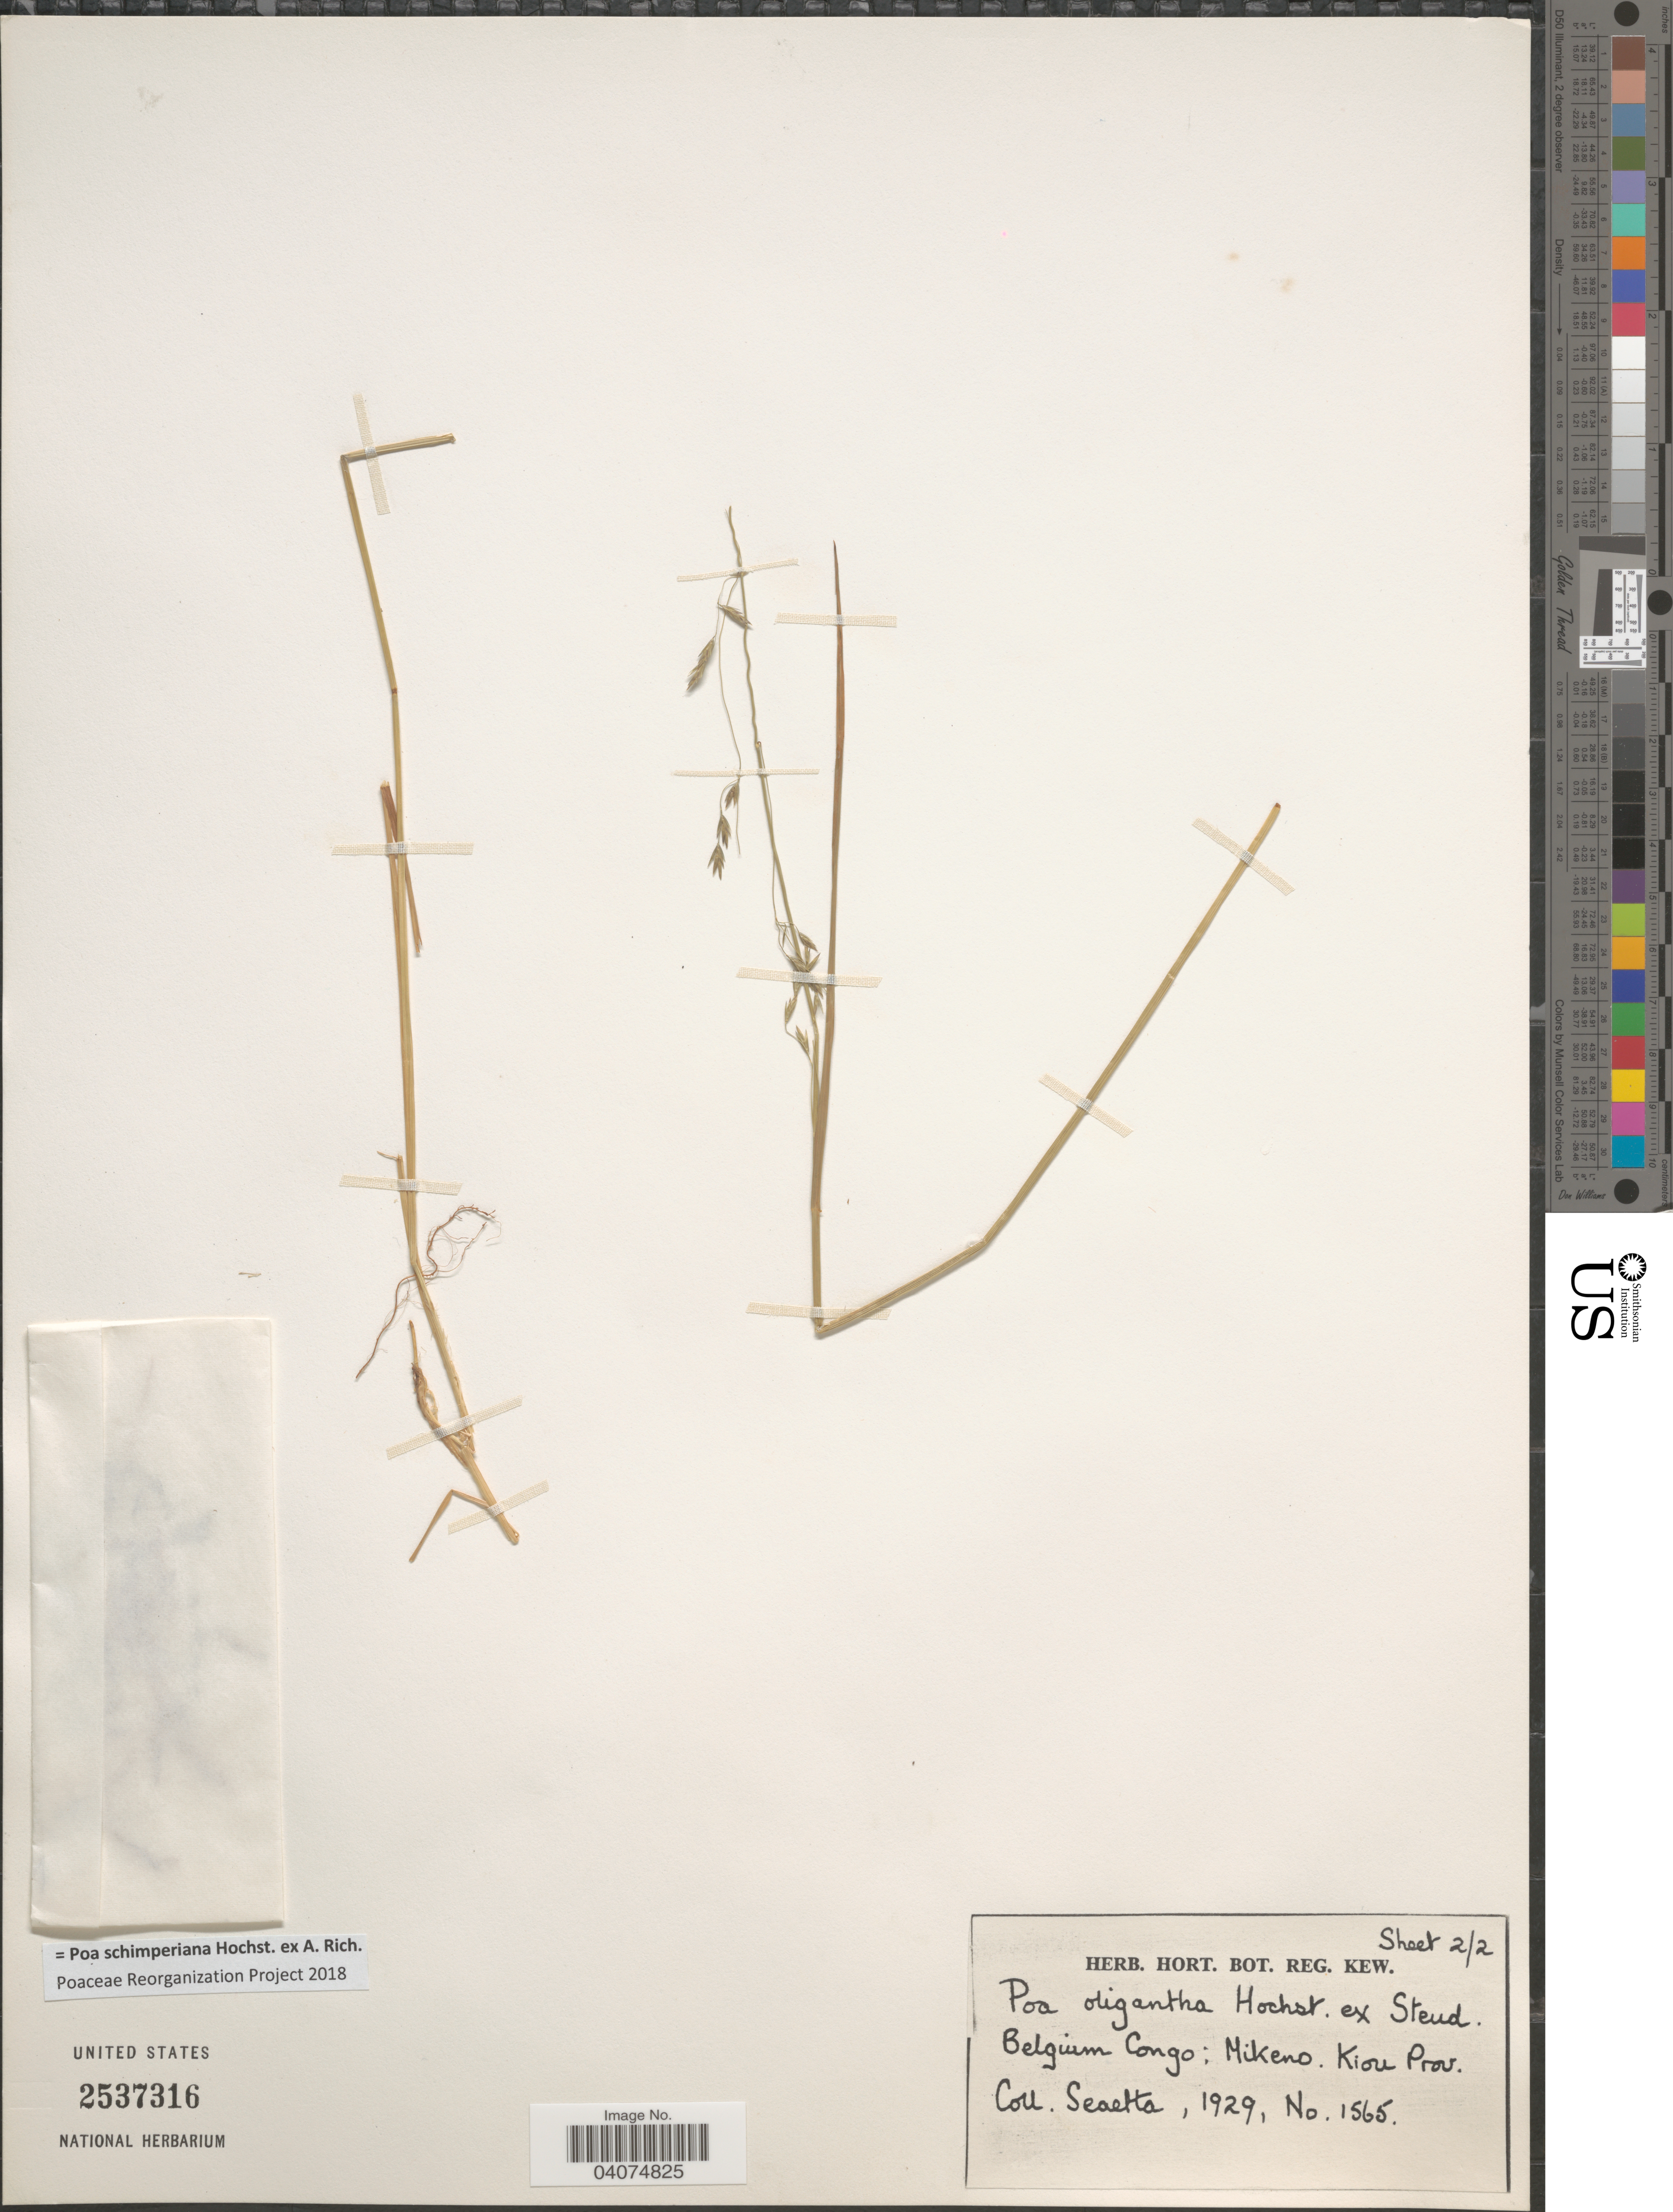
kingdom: Plantae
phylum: Tracheophyta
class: Liliopsida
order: Poales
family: Poaceae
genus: Poa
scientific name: Poa schimperiana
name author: Hochst. ex A. Rich.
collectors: Seaelta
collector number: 1565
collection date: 1929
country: Congo, Democratic Republic of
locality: Belgian Congo: Mikeno. Kiou Prov.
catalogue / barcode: US 2537316